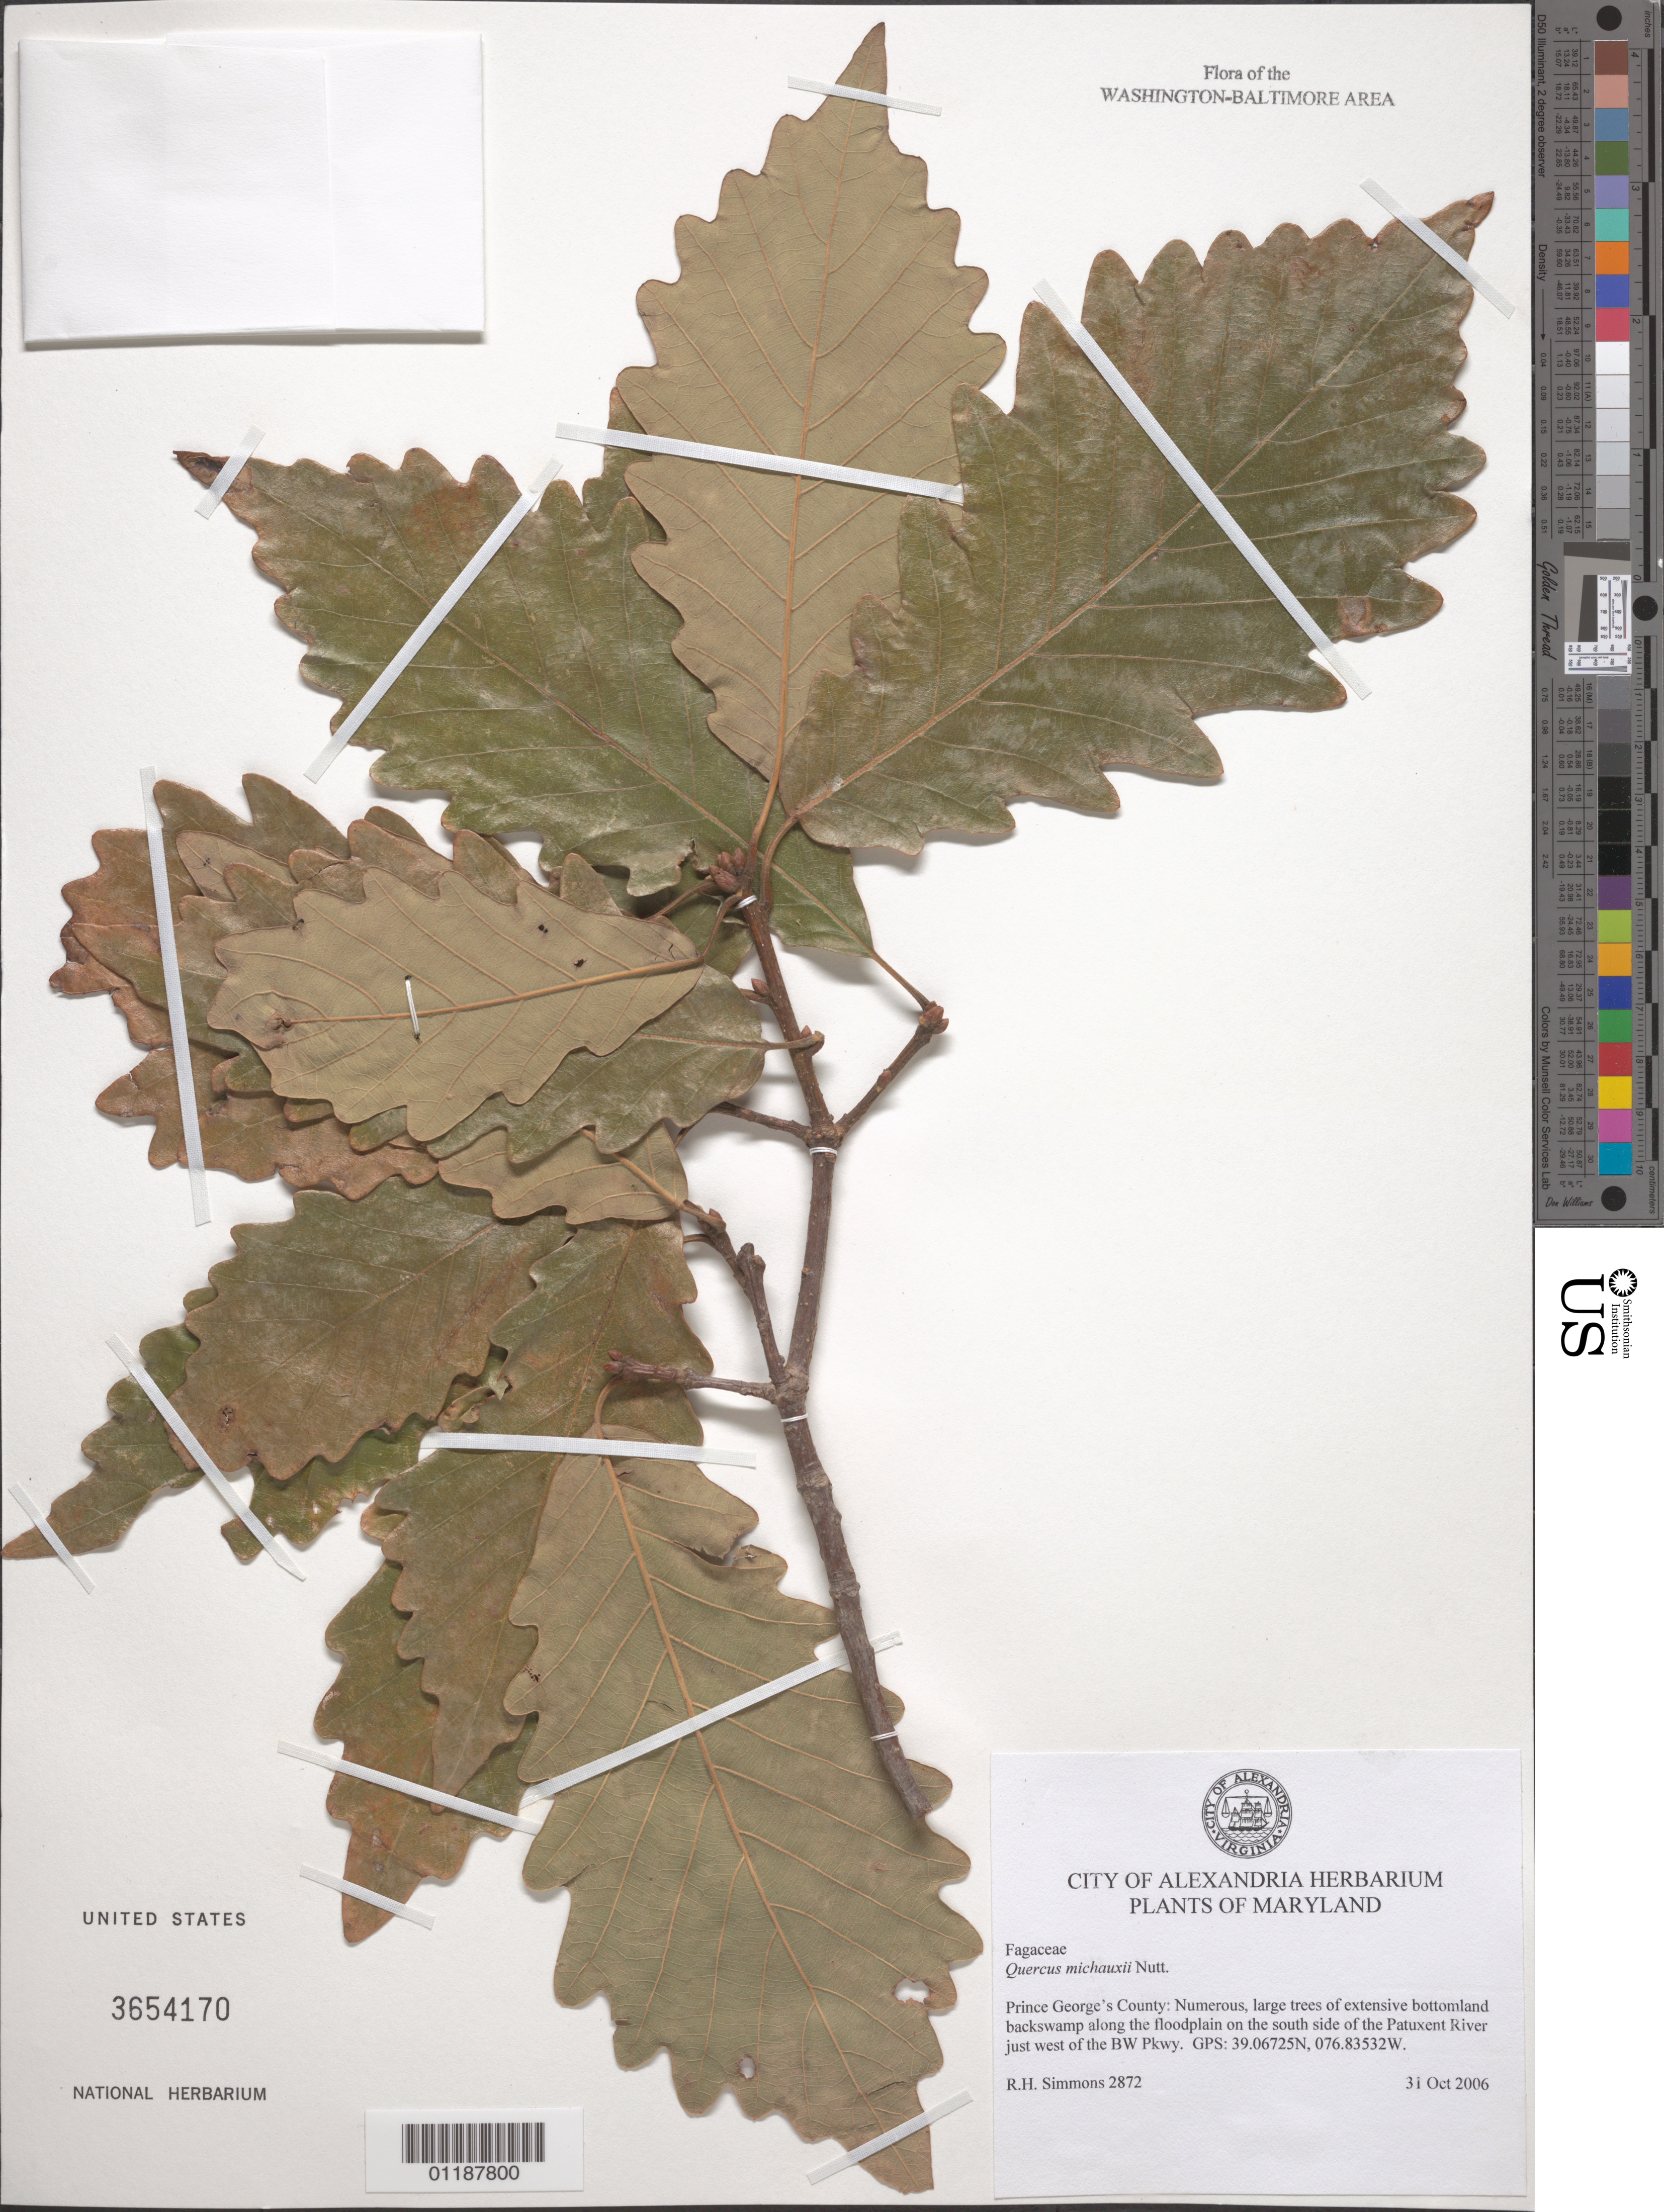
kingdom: Plantae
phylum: Tracheophyta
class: Magnoliopsida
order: Fagales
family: Fagaceae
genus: Quercus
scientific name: Quercus michauxii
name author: Nutt.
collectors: R. Simmons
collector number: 2872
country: United States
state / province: Maryland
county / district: Prince George's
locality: Along floodplain on the S side of Patuxent River W of BW Parkway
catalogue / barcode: US 3654170